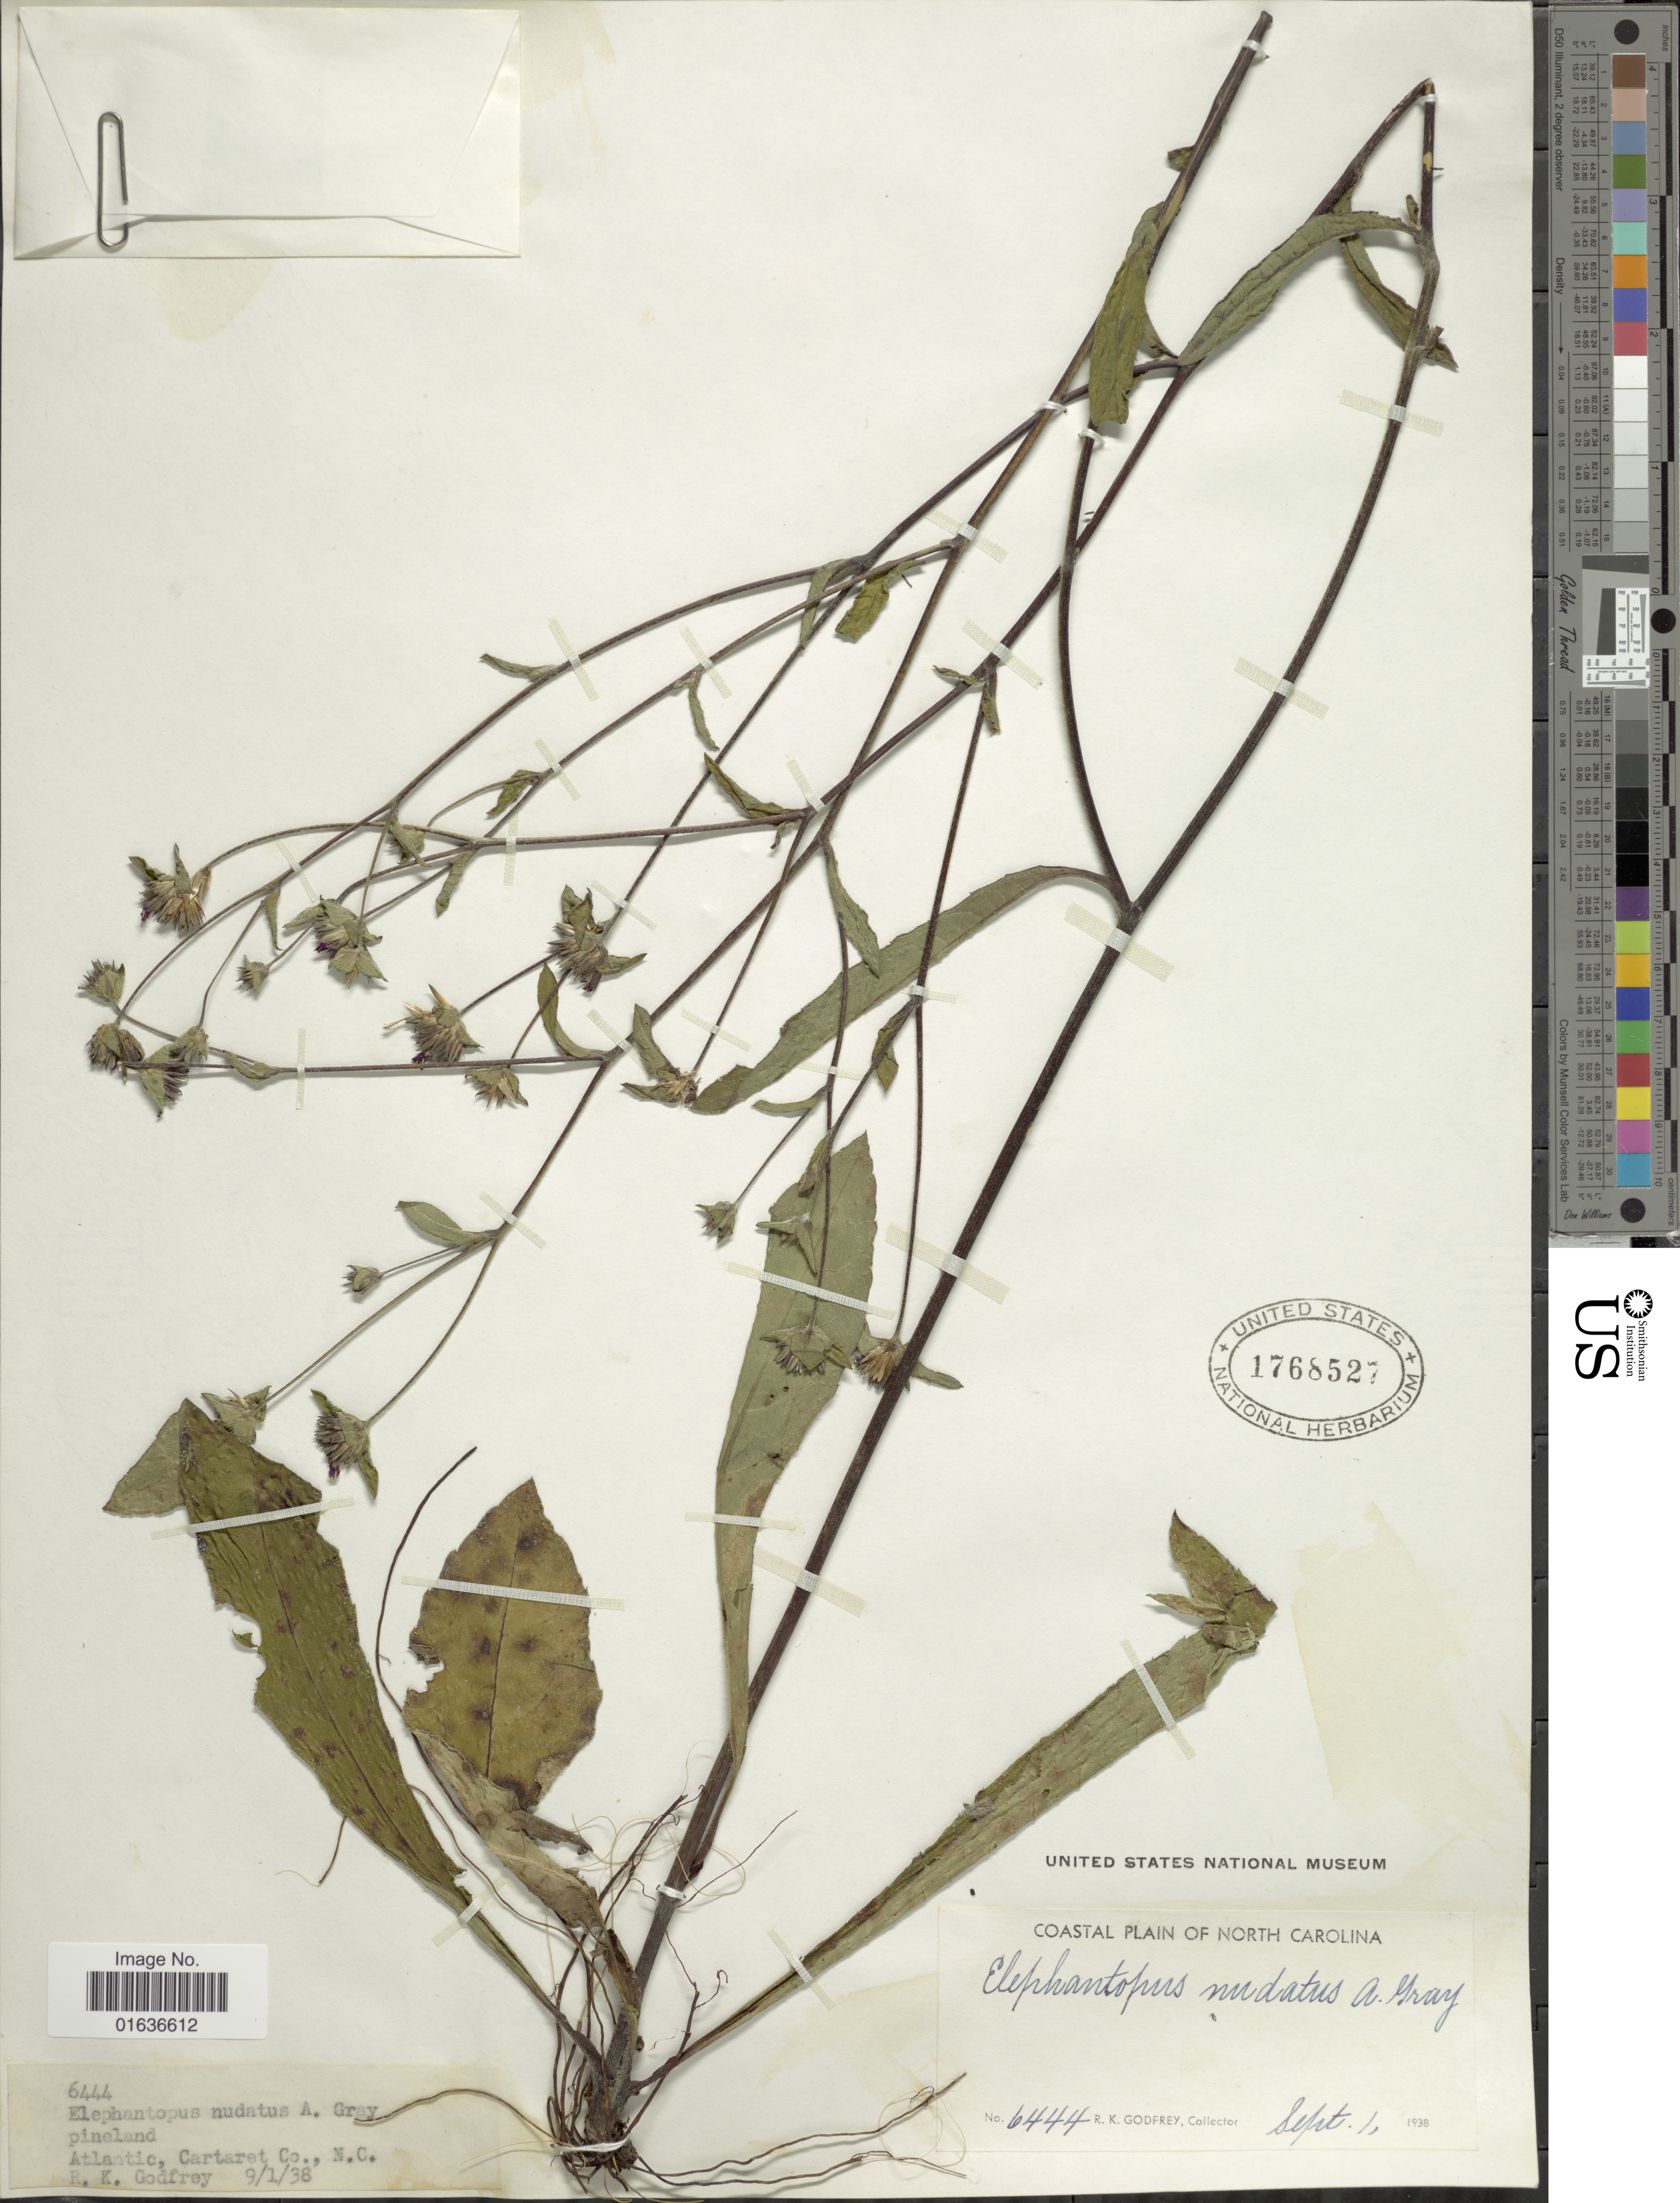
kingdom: Plantae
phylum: Tracheophyta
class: Magnoliopsida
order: Asterales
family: Asteraceae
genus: Elephantopus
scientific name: Elephantopus nudatus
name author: A. Gray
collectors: R. K. Godfrey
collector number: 6444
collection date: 1938-09-01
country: United States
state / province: North Carolina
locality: Gray Pineland, Atlantich, Cartaret Co.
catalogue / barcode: US 1768527